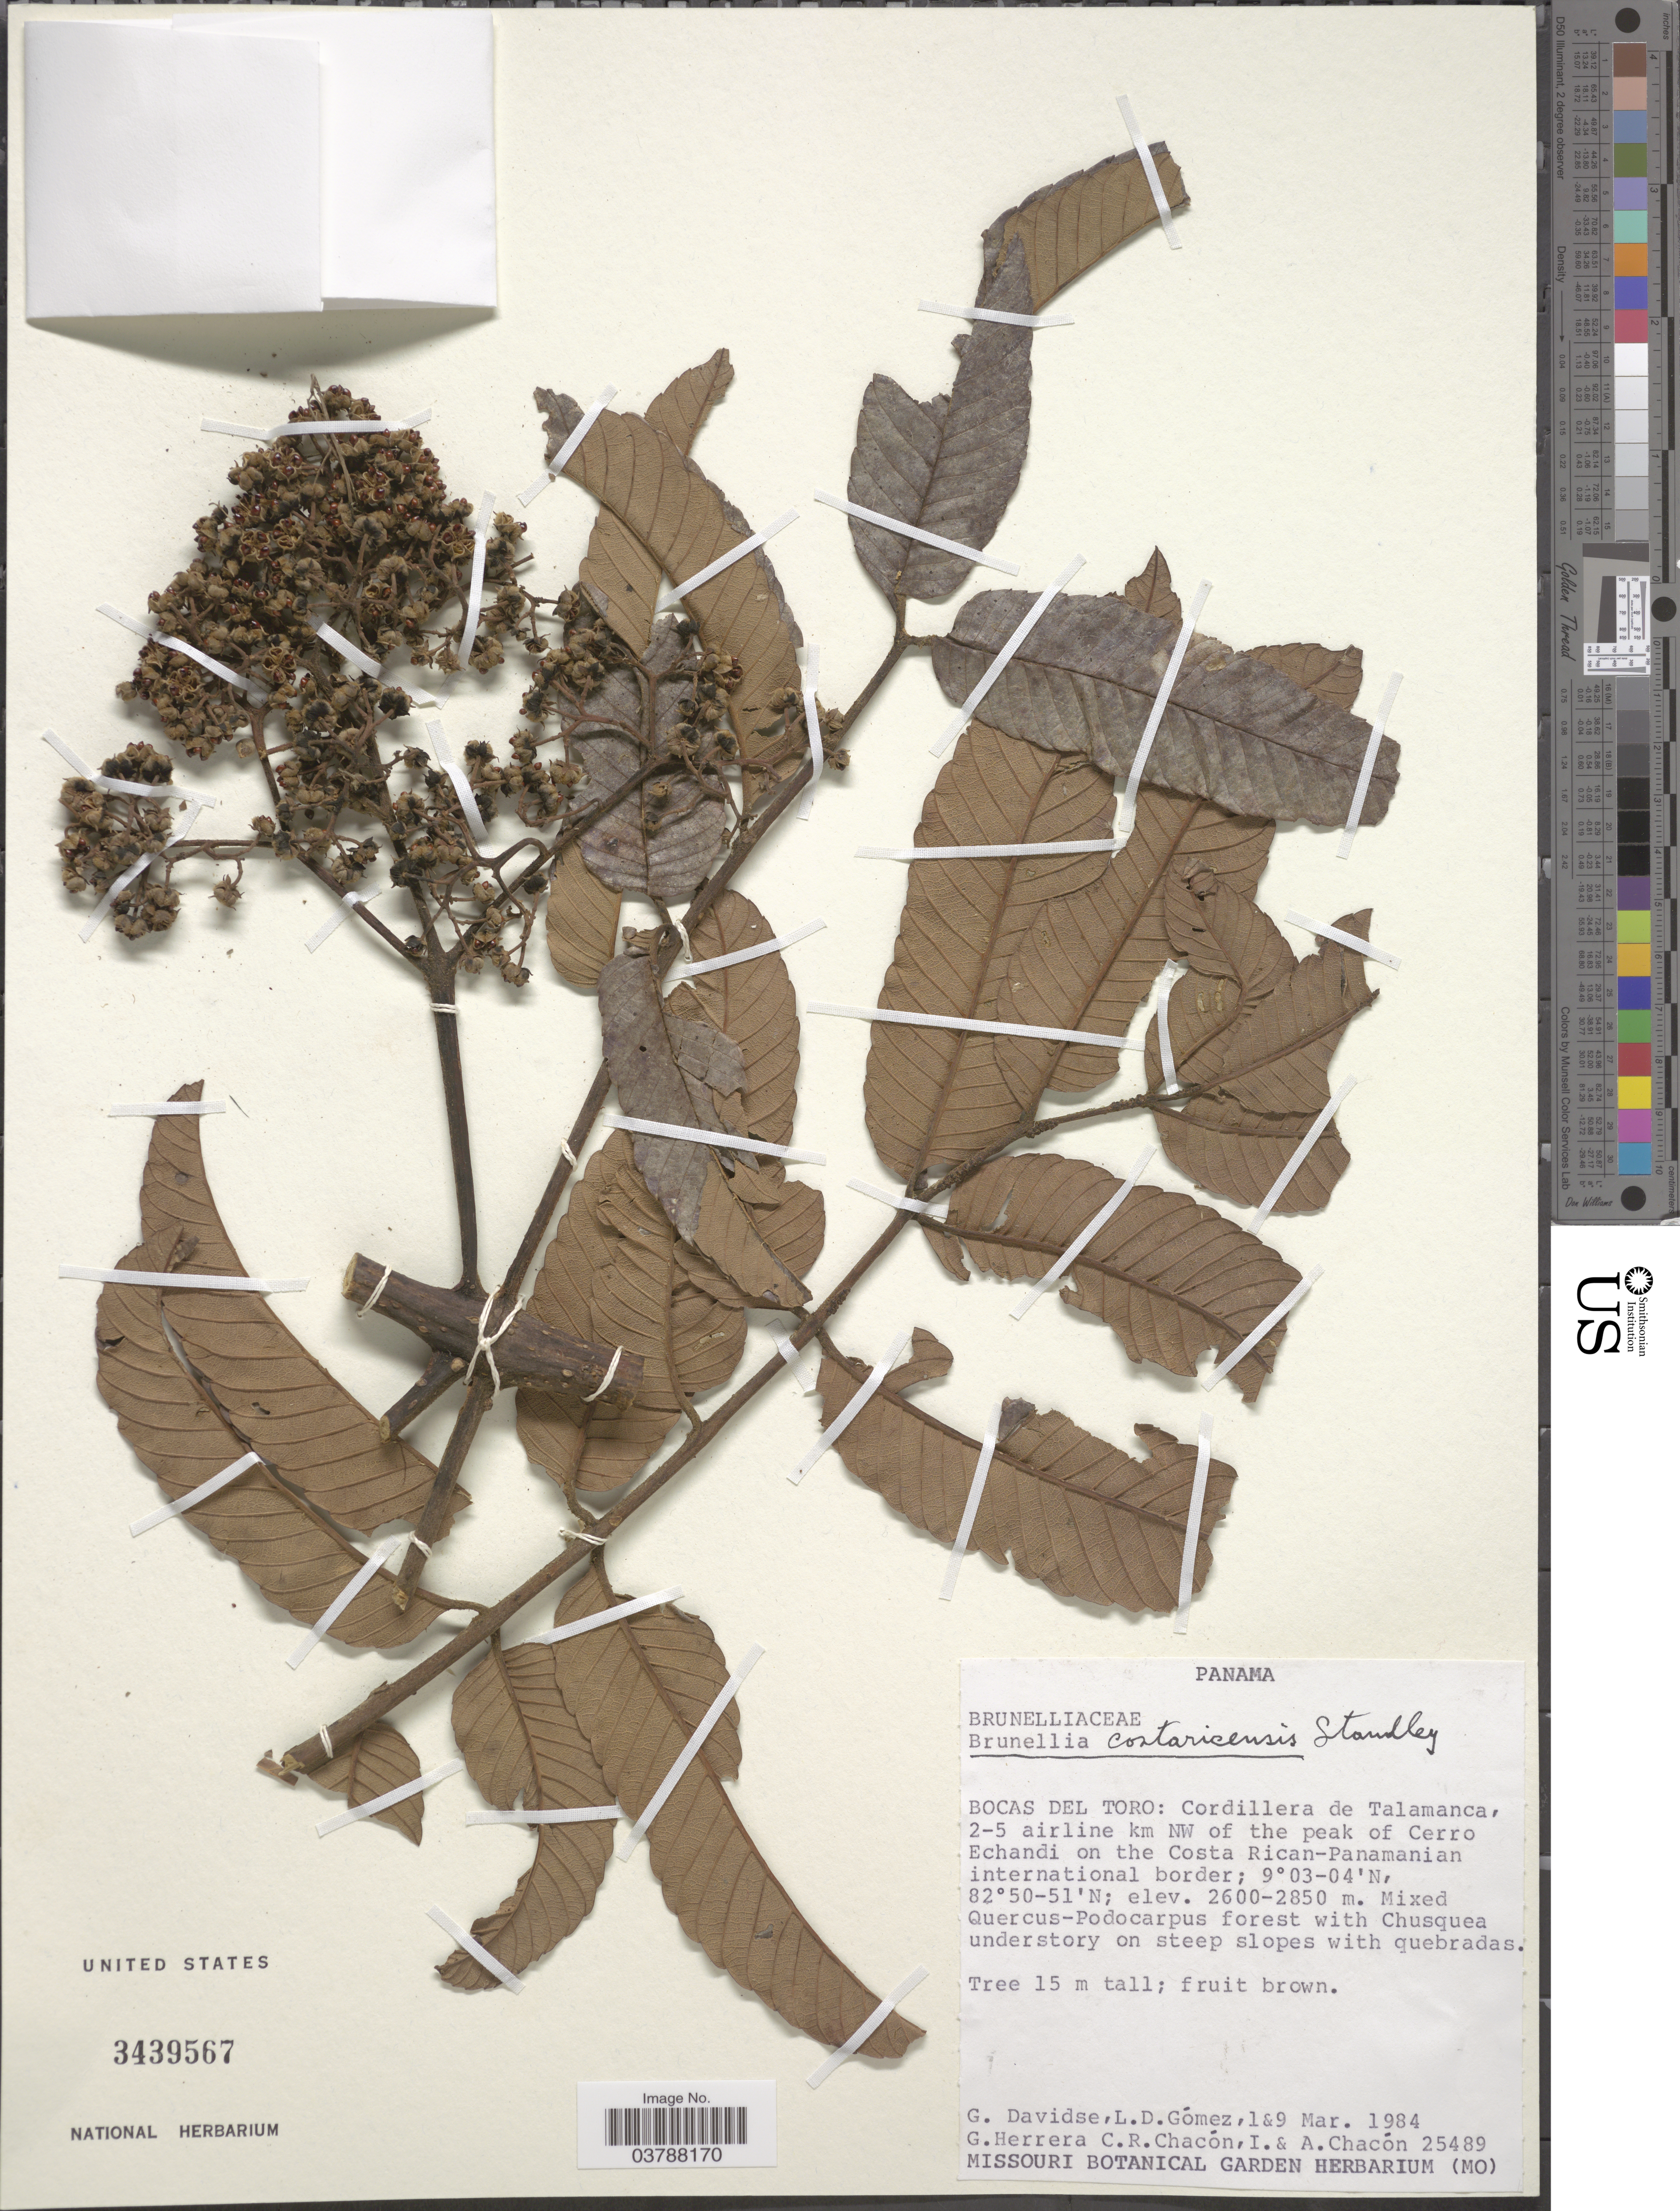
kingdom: Plantae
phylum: Tracheophyta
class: Magnoliopsida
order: Oxalidales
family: Brunelliaceae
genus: Brunellia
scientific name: Brunellia costaricensis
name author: Standl.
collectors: G. Davidse, L. D. Gómez, G. Herrera, C. Chacon & et al.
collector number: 25489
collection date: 1984-03-01/1984-03-09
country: Panama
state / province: Bocas del Toro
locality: Cordillera de Talamanca, 2-5 airline km NW of the peak of Cerro Echandi on the Costa Rican-Panamanian international border.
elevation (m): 2600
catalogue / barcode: US 3439567